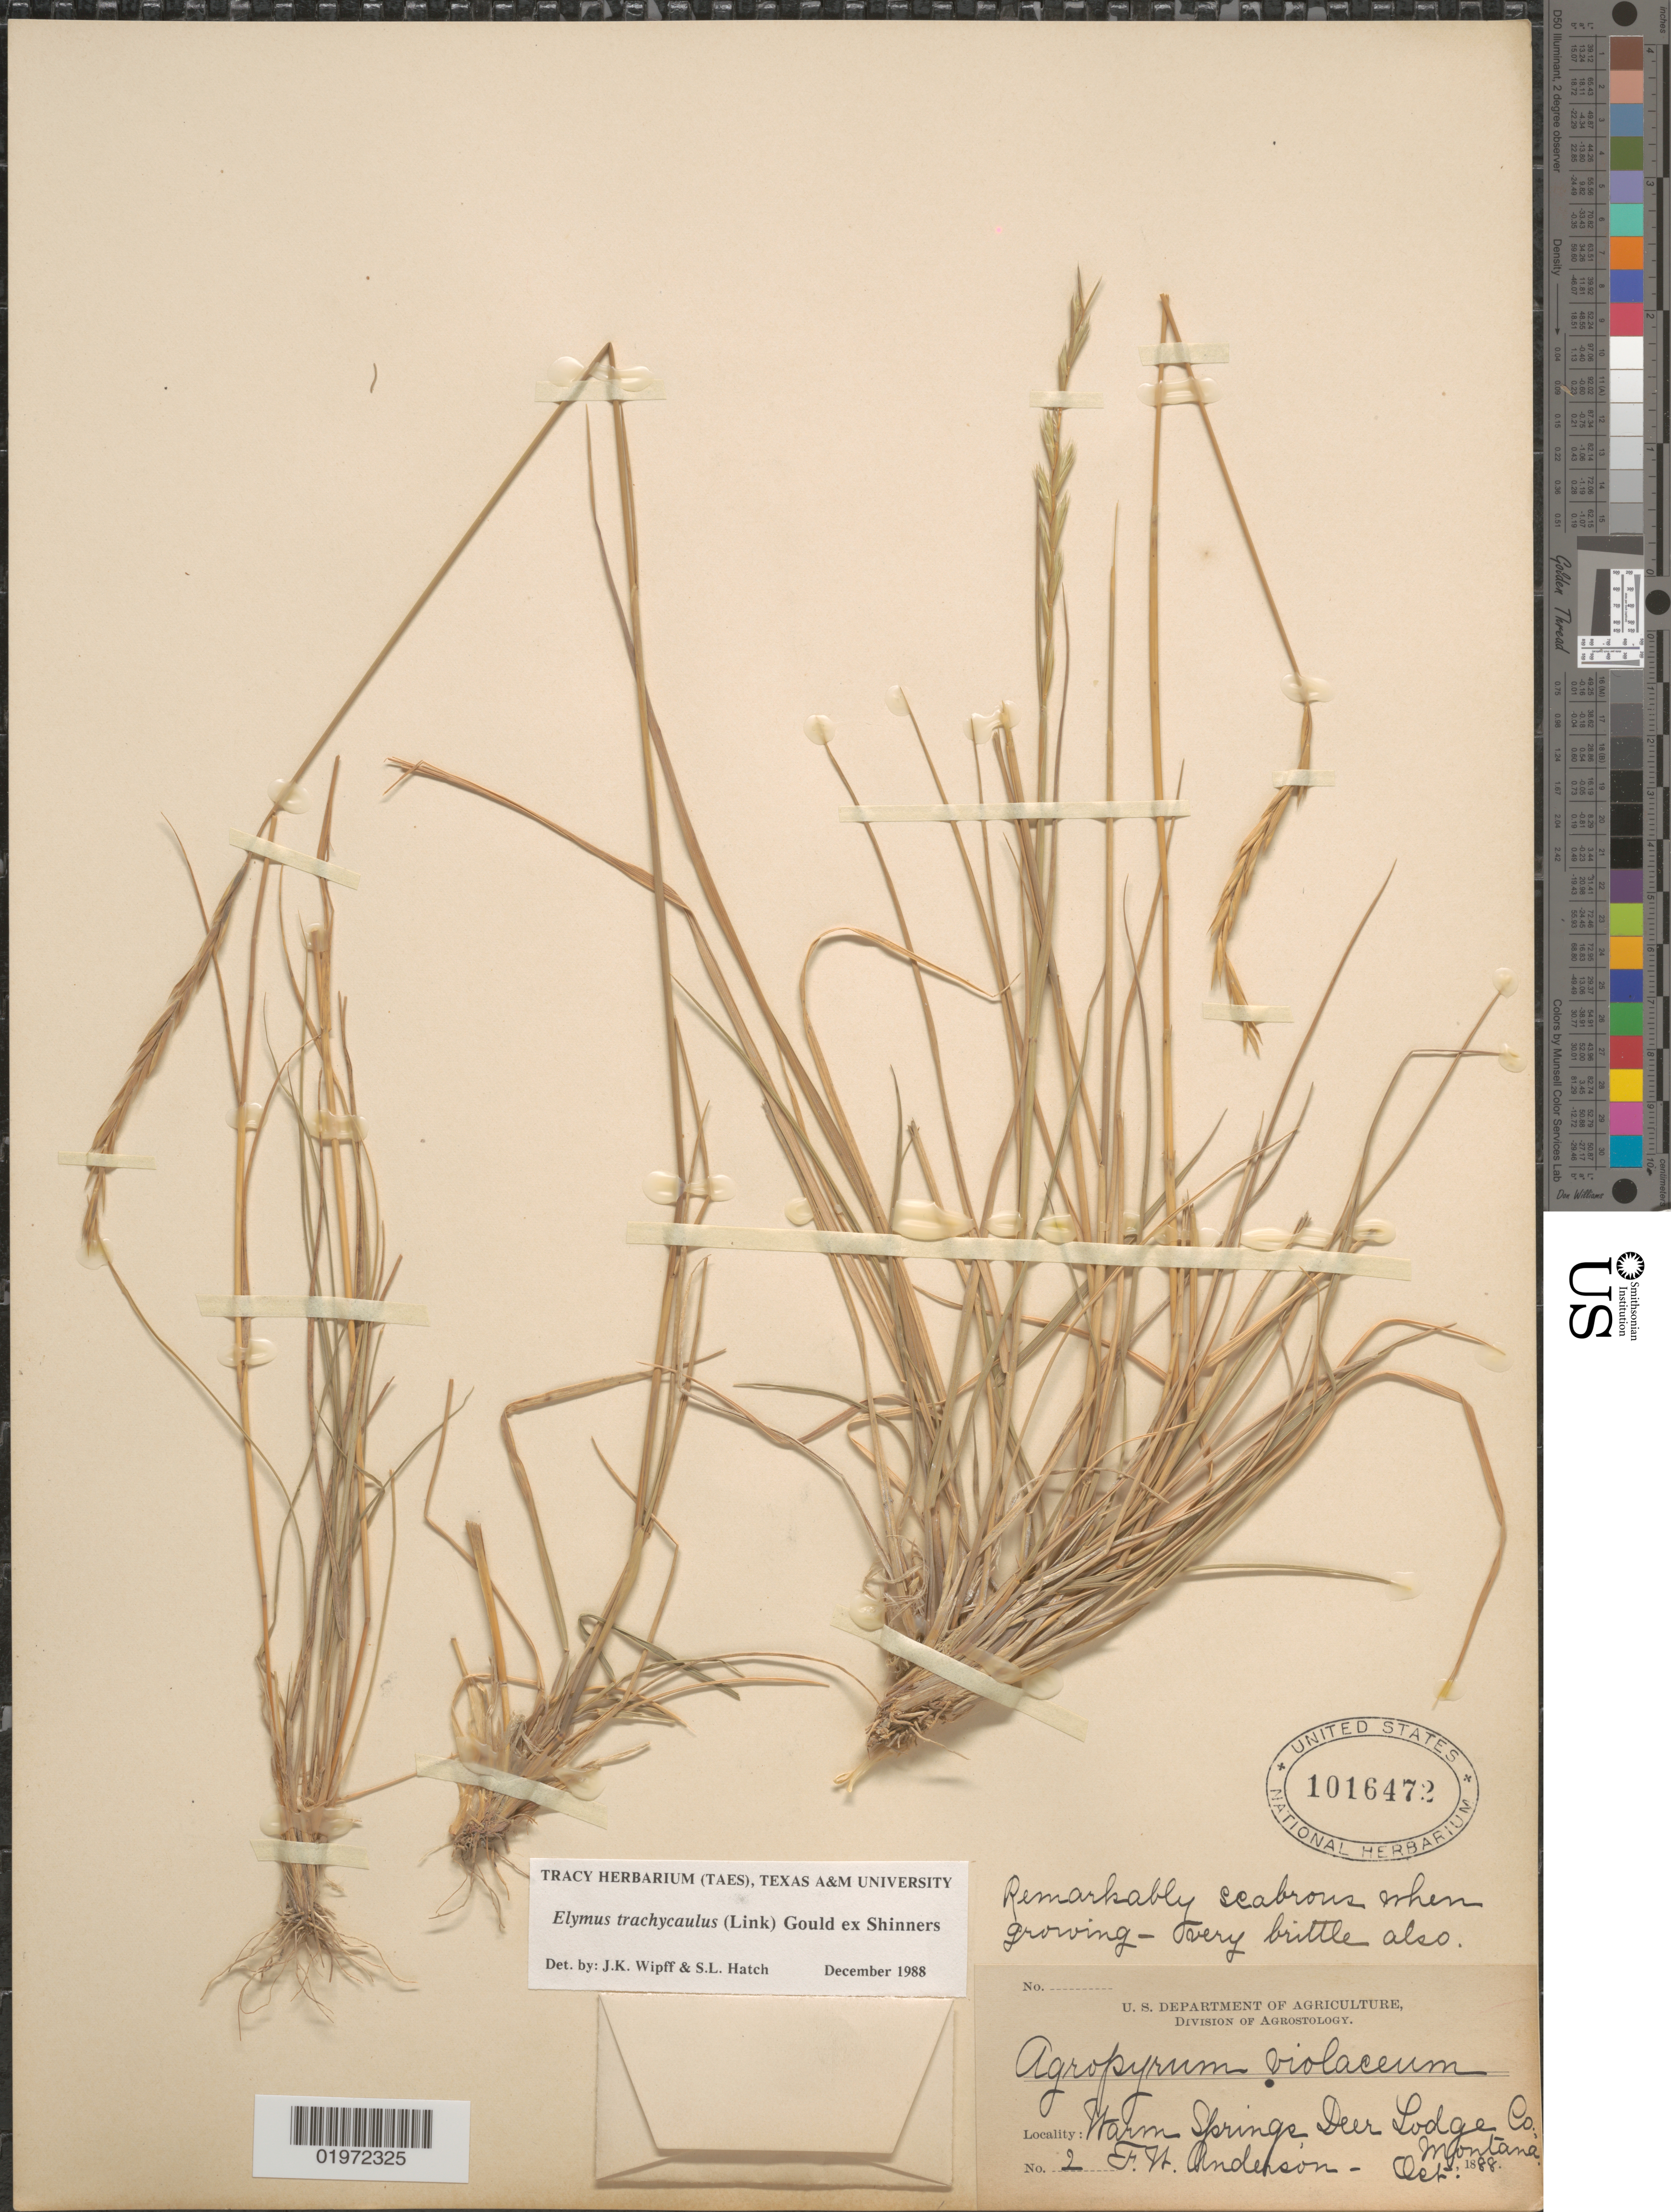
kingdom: Plantae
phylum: Tracheophyta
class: Liliopsida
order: Poales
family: Poaceae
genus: Elymus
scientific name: Elymus trachycaulus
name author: (Link) Gould ex Shinners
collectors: F. W. Anderson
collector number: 2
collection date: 1888-10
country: United States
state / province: Montana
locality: Warm Springs, Deer Lodge Co.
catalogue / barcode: US 1016472